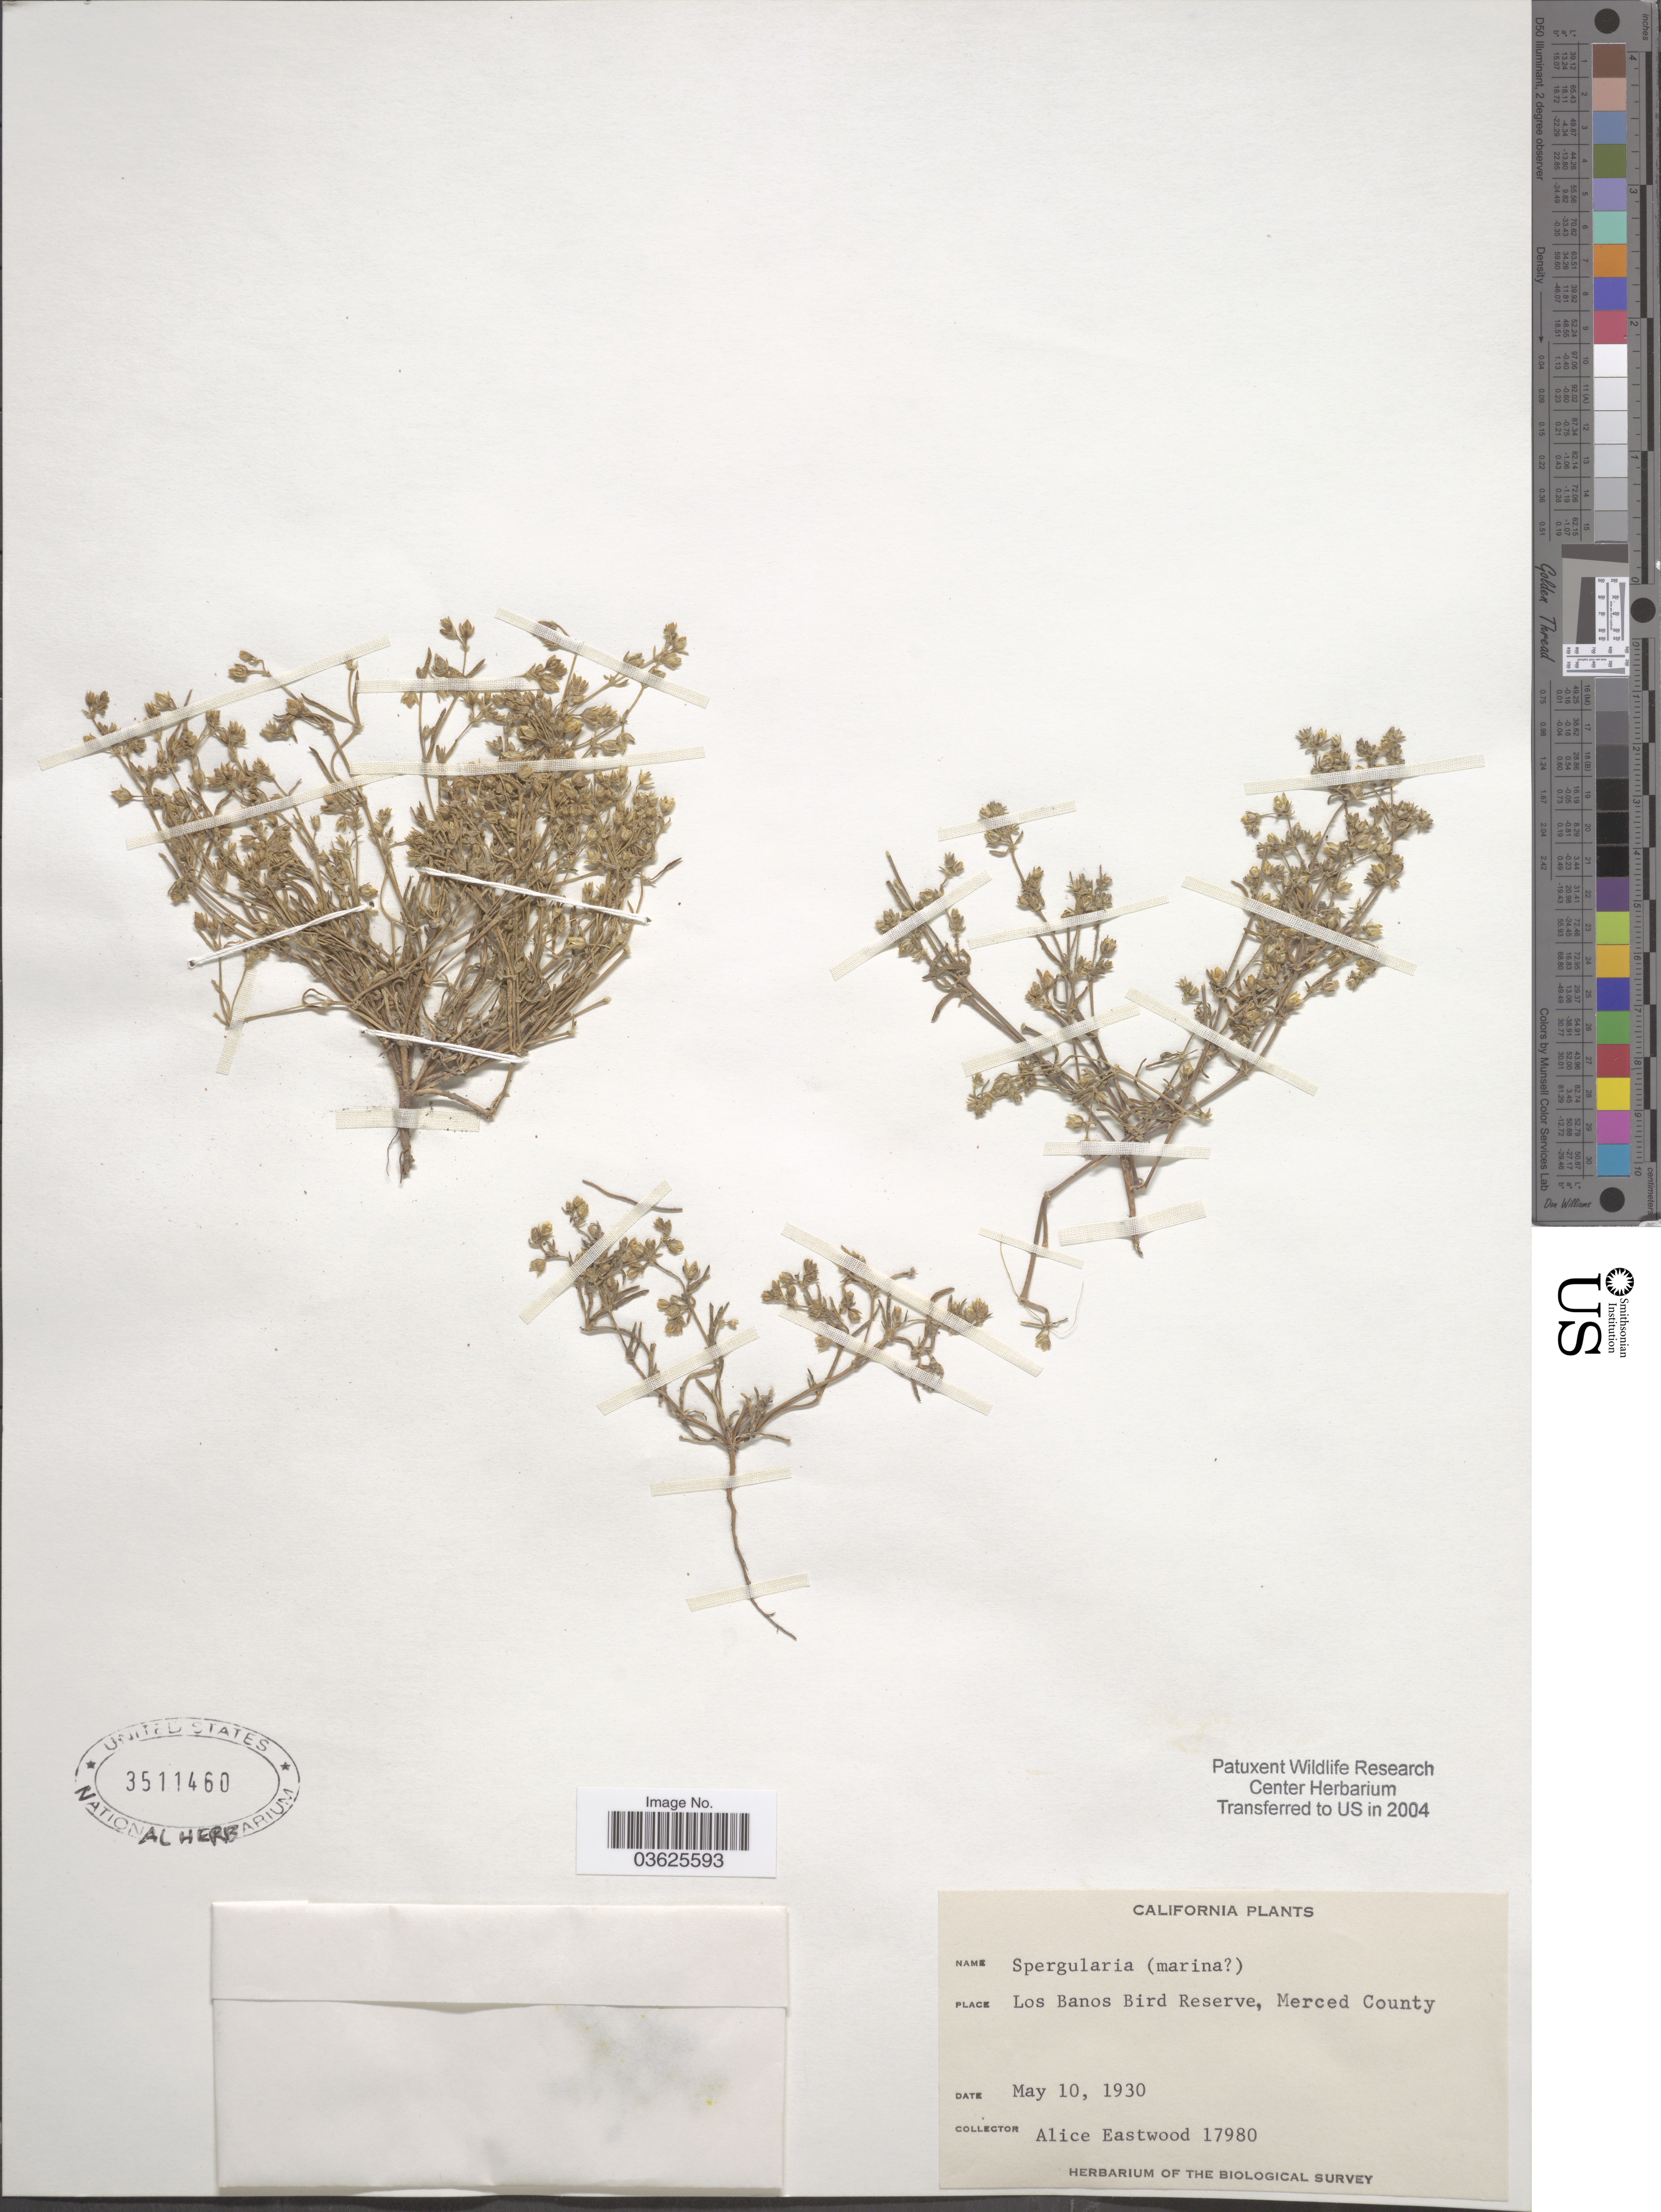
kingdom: Plantae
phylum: Tracheophyta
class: Magnoliopsida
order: Caryophyllales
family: Caryophyllaceae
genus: Spergularia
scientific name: Spergularia marina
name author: (L.) Griseb.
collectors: A. Eastwood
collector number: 17980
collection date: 1930-05-10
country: United States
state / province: California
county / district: Merced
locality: Los Banos Bird Reserve, Merced County.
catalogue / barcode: US 3511460